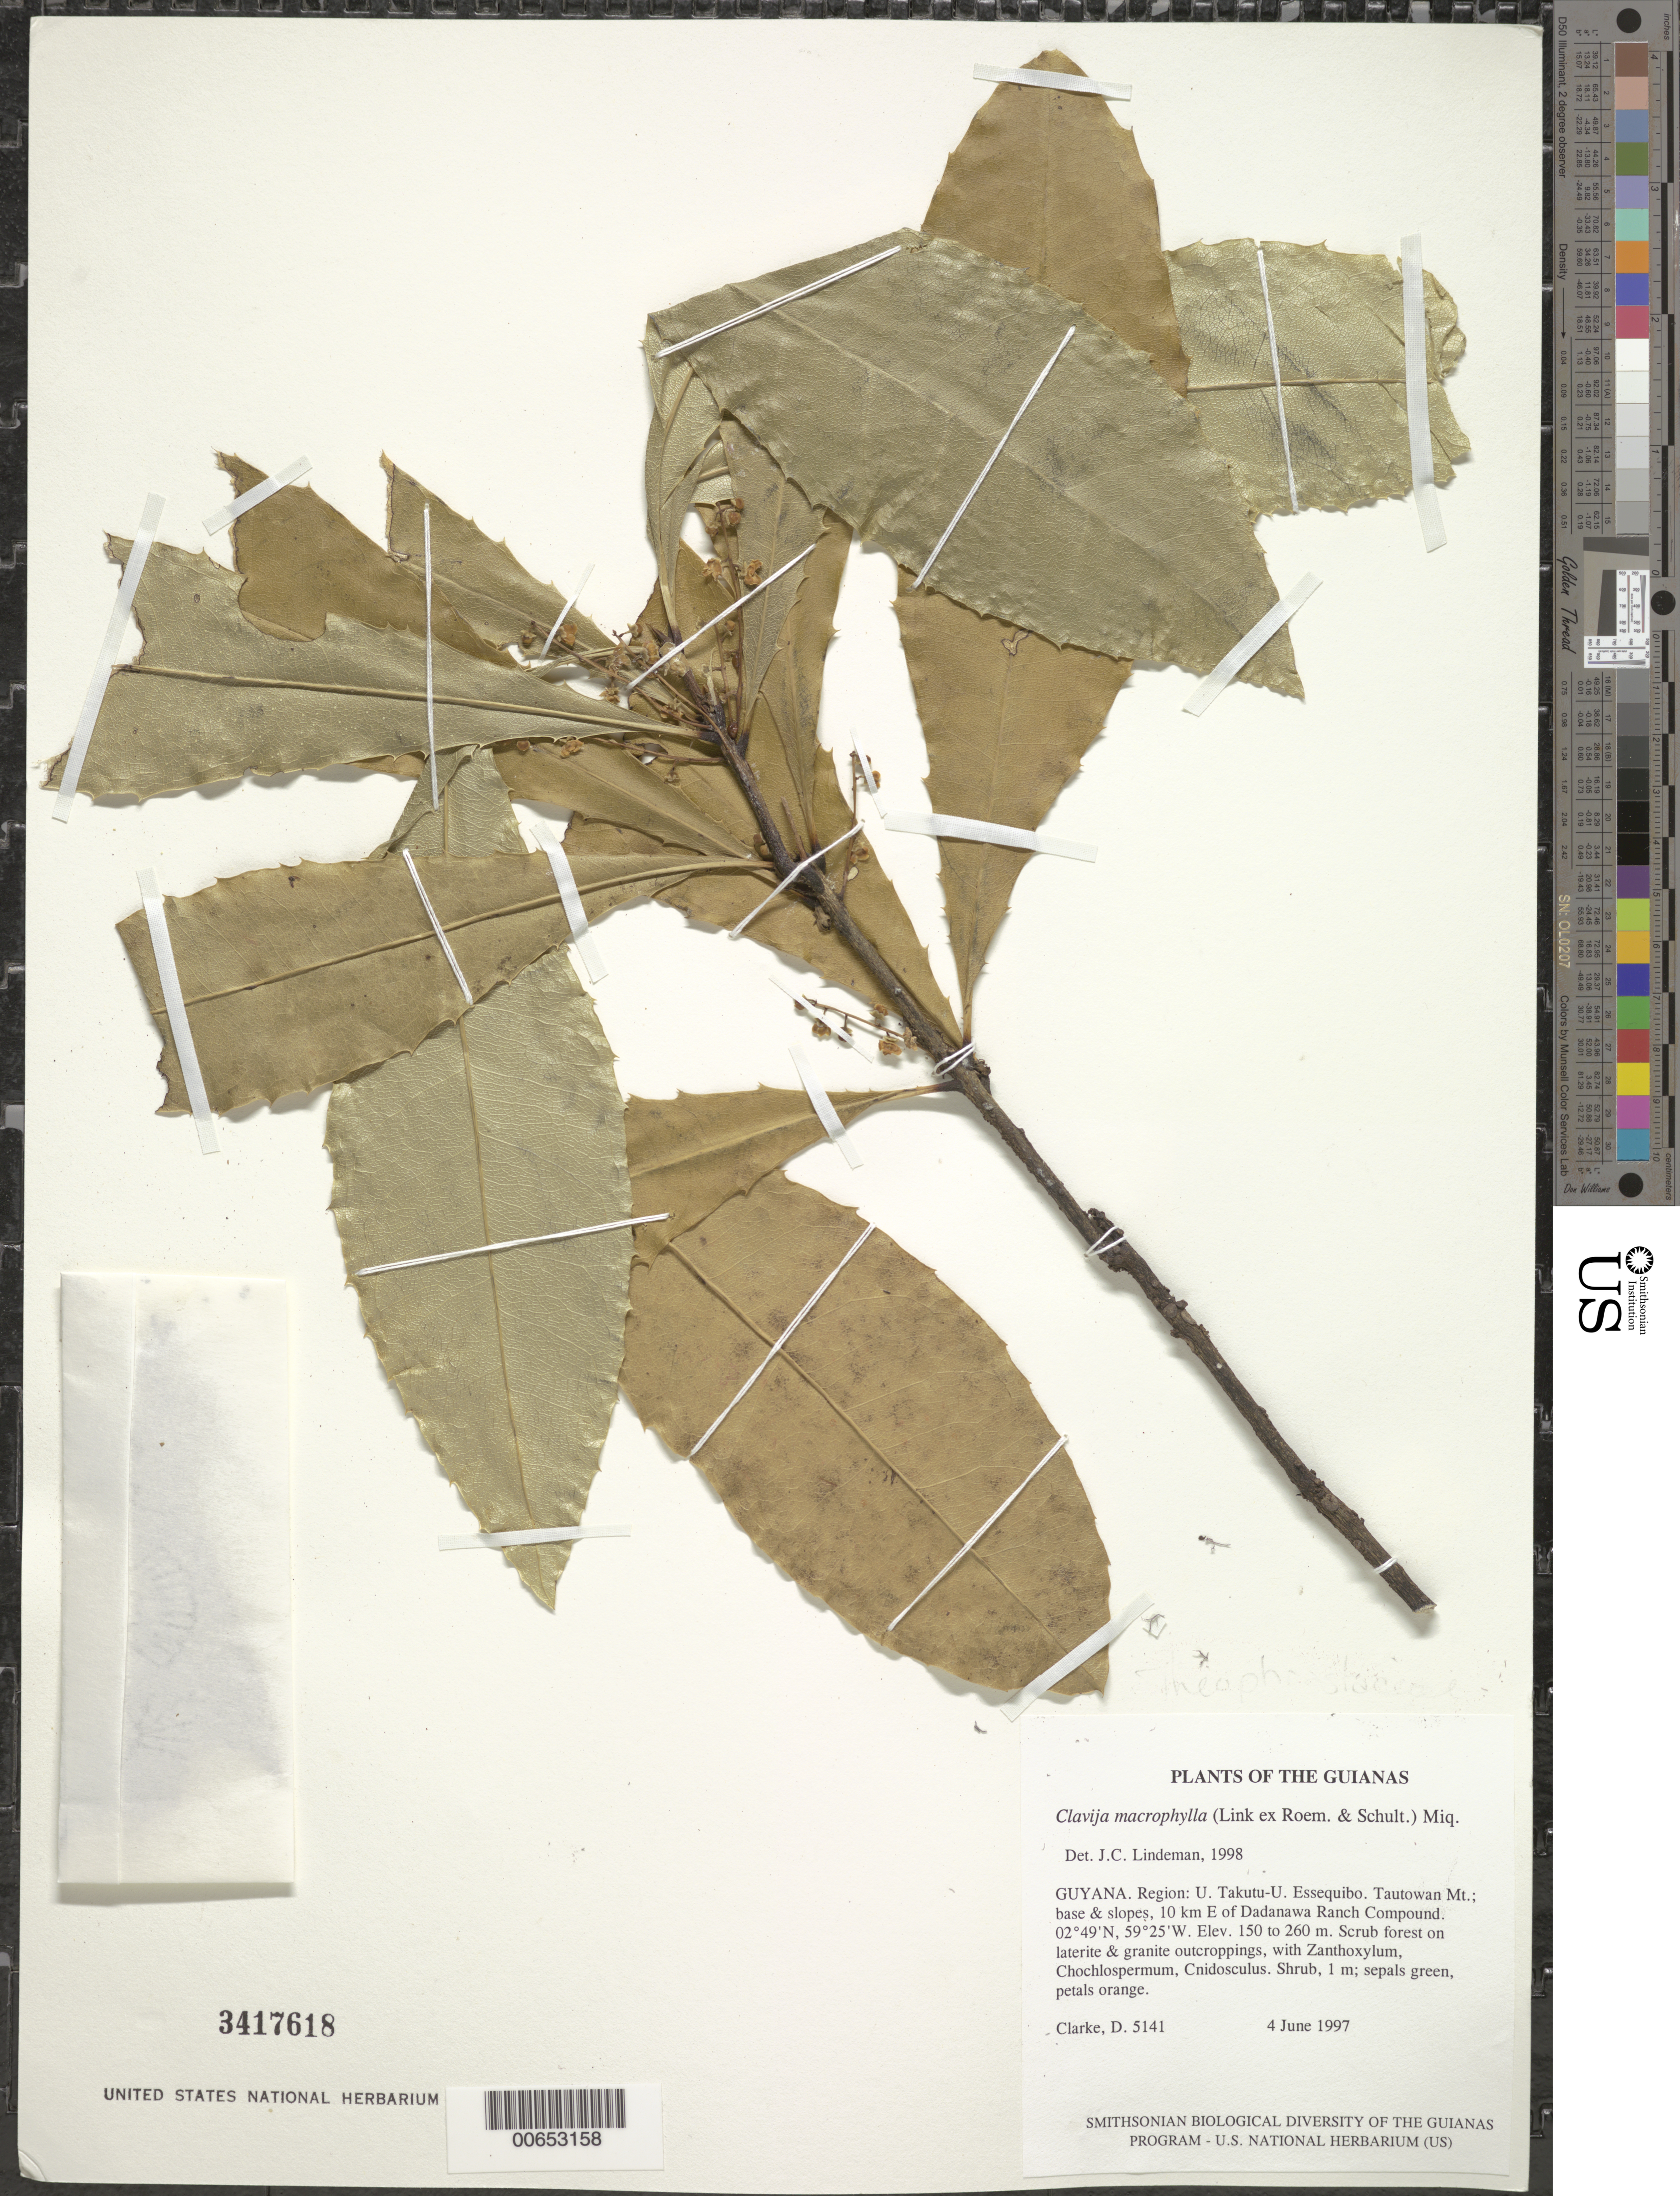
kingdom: Plantae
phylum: Tracheophyta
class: Magnoliopsida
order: Ericales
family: Primulaceae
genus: Clavija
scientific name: Clavija macrophylla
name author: (Link ex Roem. & Schult.) Miq.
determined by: Lindeman, J. C.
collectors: H. D. Clarke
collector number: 5141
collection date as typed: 4 June 1997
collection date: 1997-06-04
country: Guyana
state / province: U. Takutu-U. Essequibo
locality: Tautowan Mt.; base & slopes, 10 km E of Dadanawa Ranch Compound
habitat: Scrub forest on laterite & granite outcroppings, with Zanthoxylum, Chochlospermum, Cnidoscolus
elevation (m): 150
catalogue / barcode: US 3417618